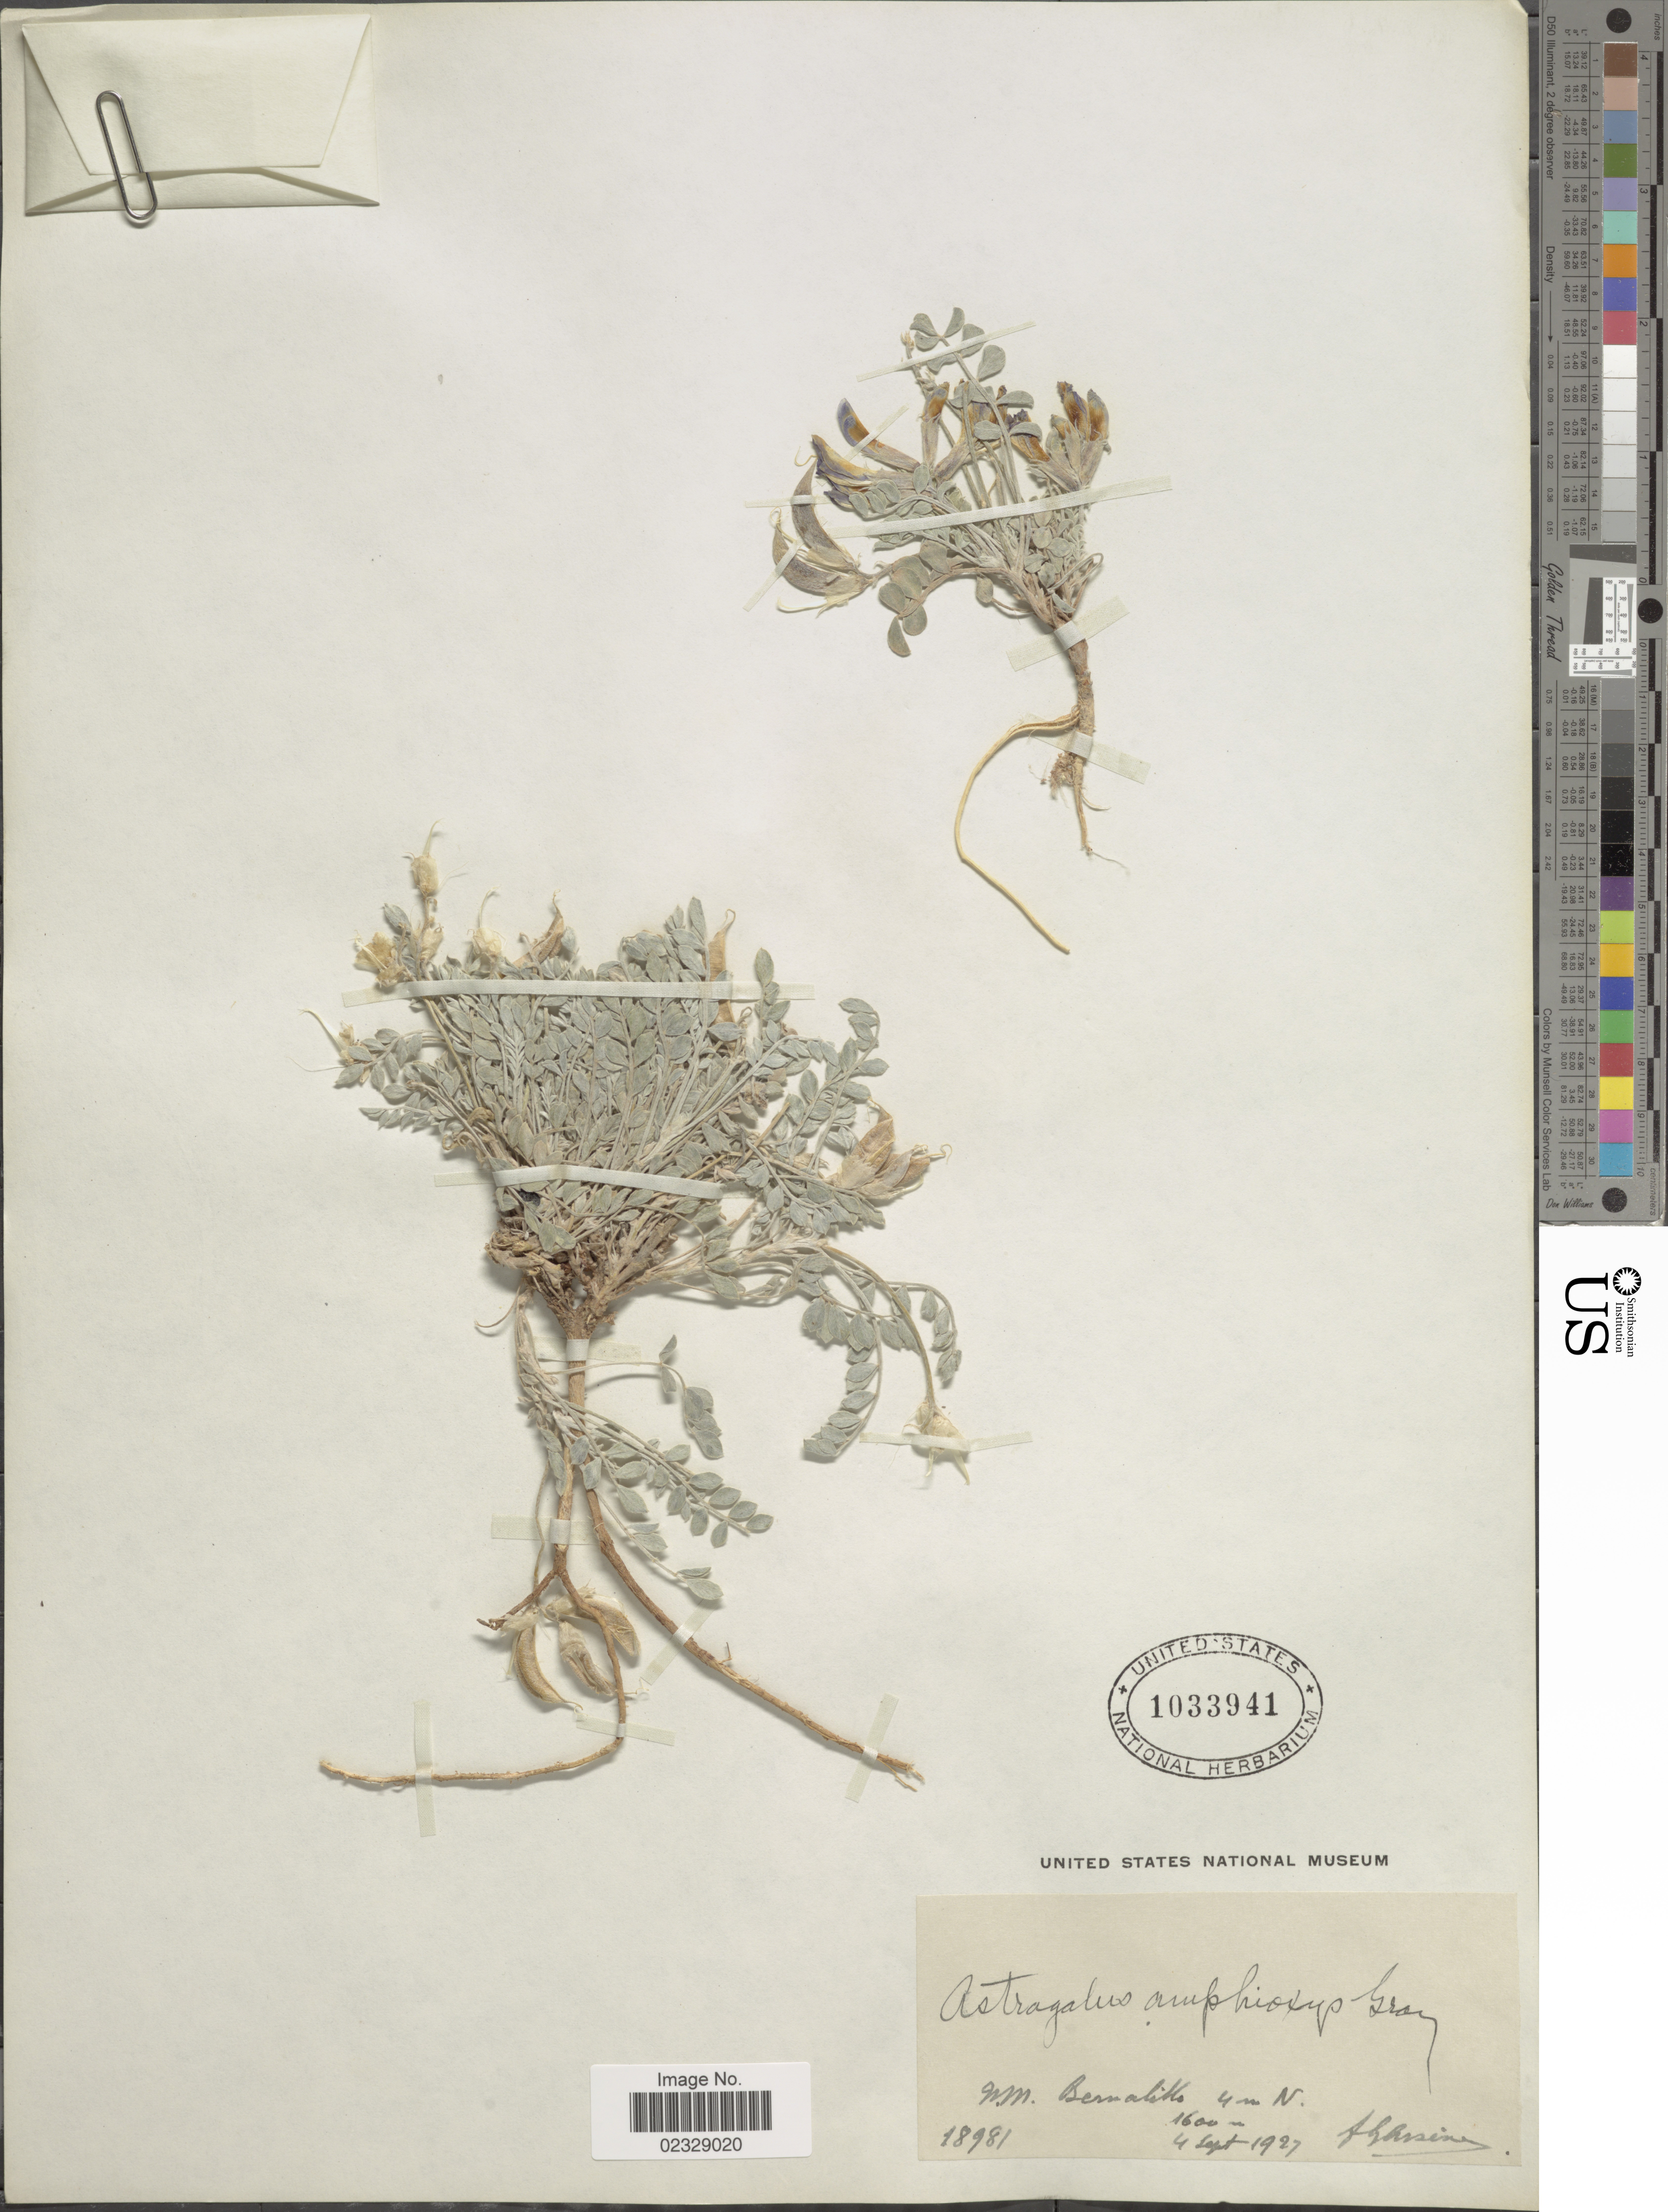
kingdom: Plantae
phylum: Tracheophyta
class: Magnoliopsida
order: Fabales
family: Fabaceae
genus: Astragalus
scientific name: Astragalus amphioxys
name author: A. Gray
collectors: Bro. G. Arsène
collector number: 18981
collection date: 1927-09-04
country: United States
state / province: New Mexico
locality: Bernalillo, 4 m. N.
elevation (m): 1600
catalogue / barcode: US 1033941